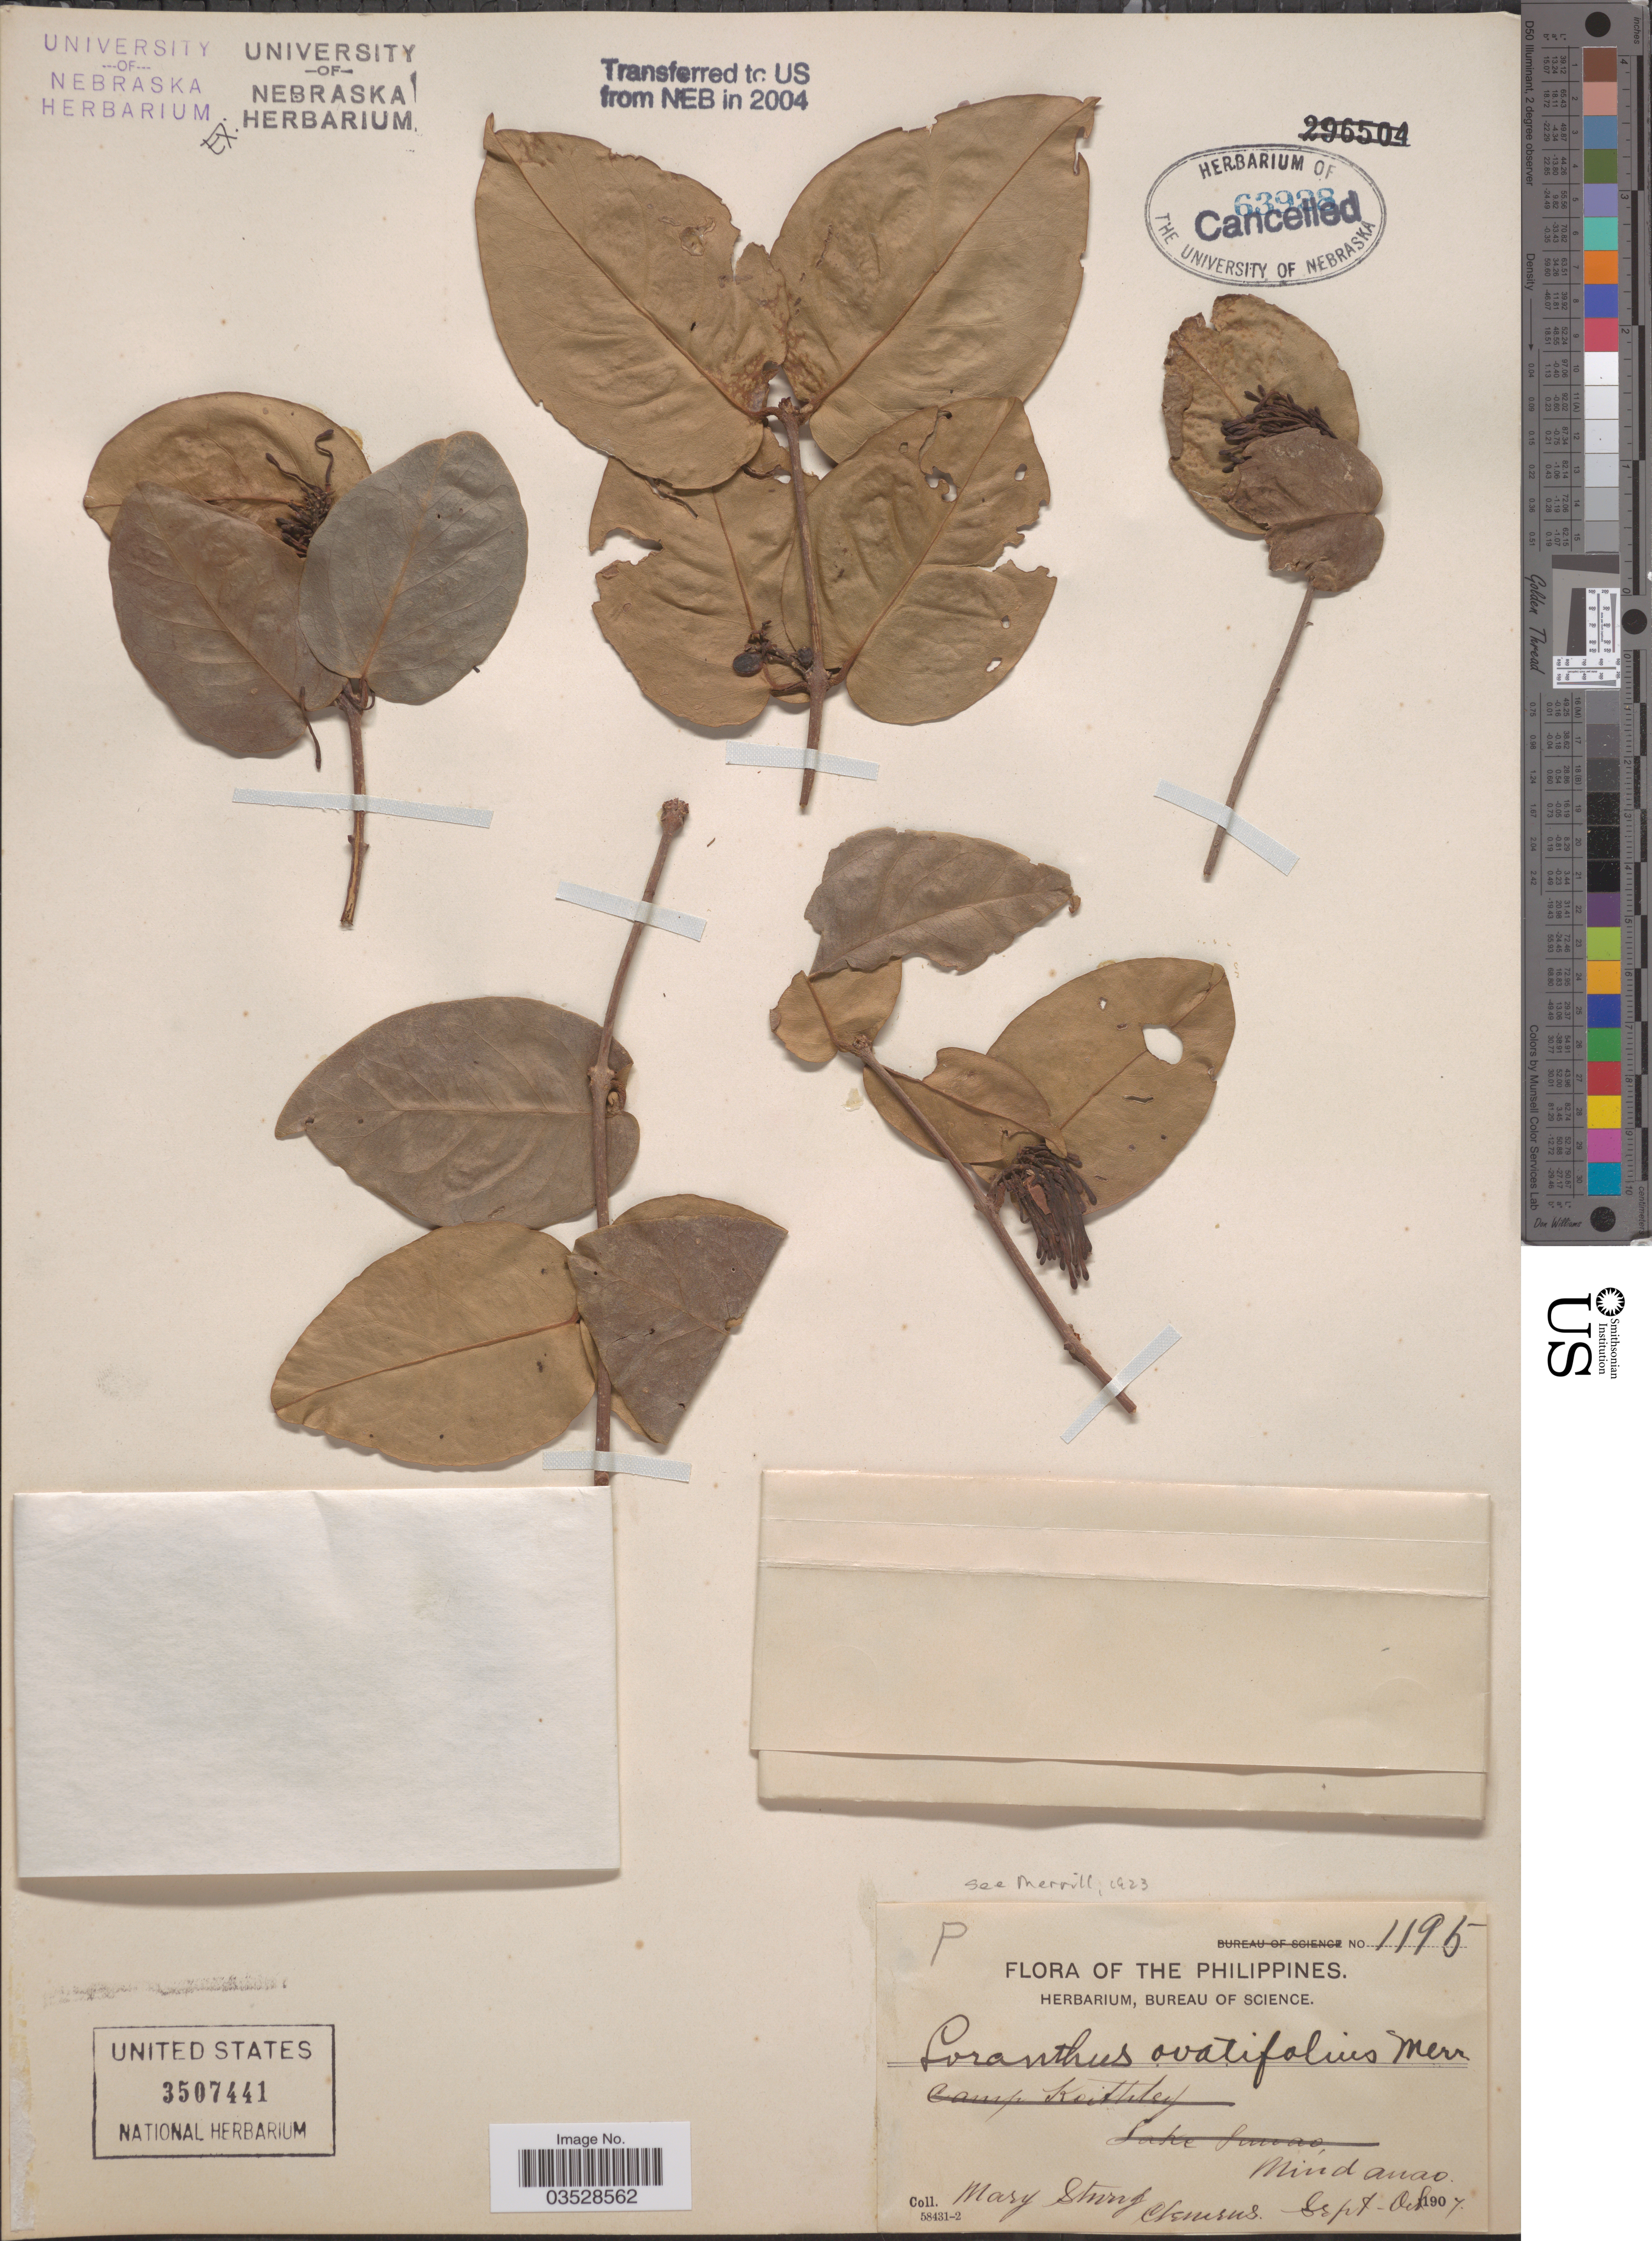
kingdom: Plantae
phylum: Tracheophyta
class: Magnoliopsida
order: Santalales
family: Loranthaceae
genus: Loranthus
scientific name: Loranthus ovatifolius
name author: Merr.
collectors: M. S. Clemens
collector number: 1195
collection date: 1907-09/1907-10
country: Philippines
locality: Mindanao.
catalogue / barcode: US 3507441